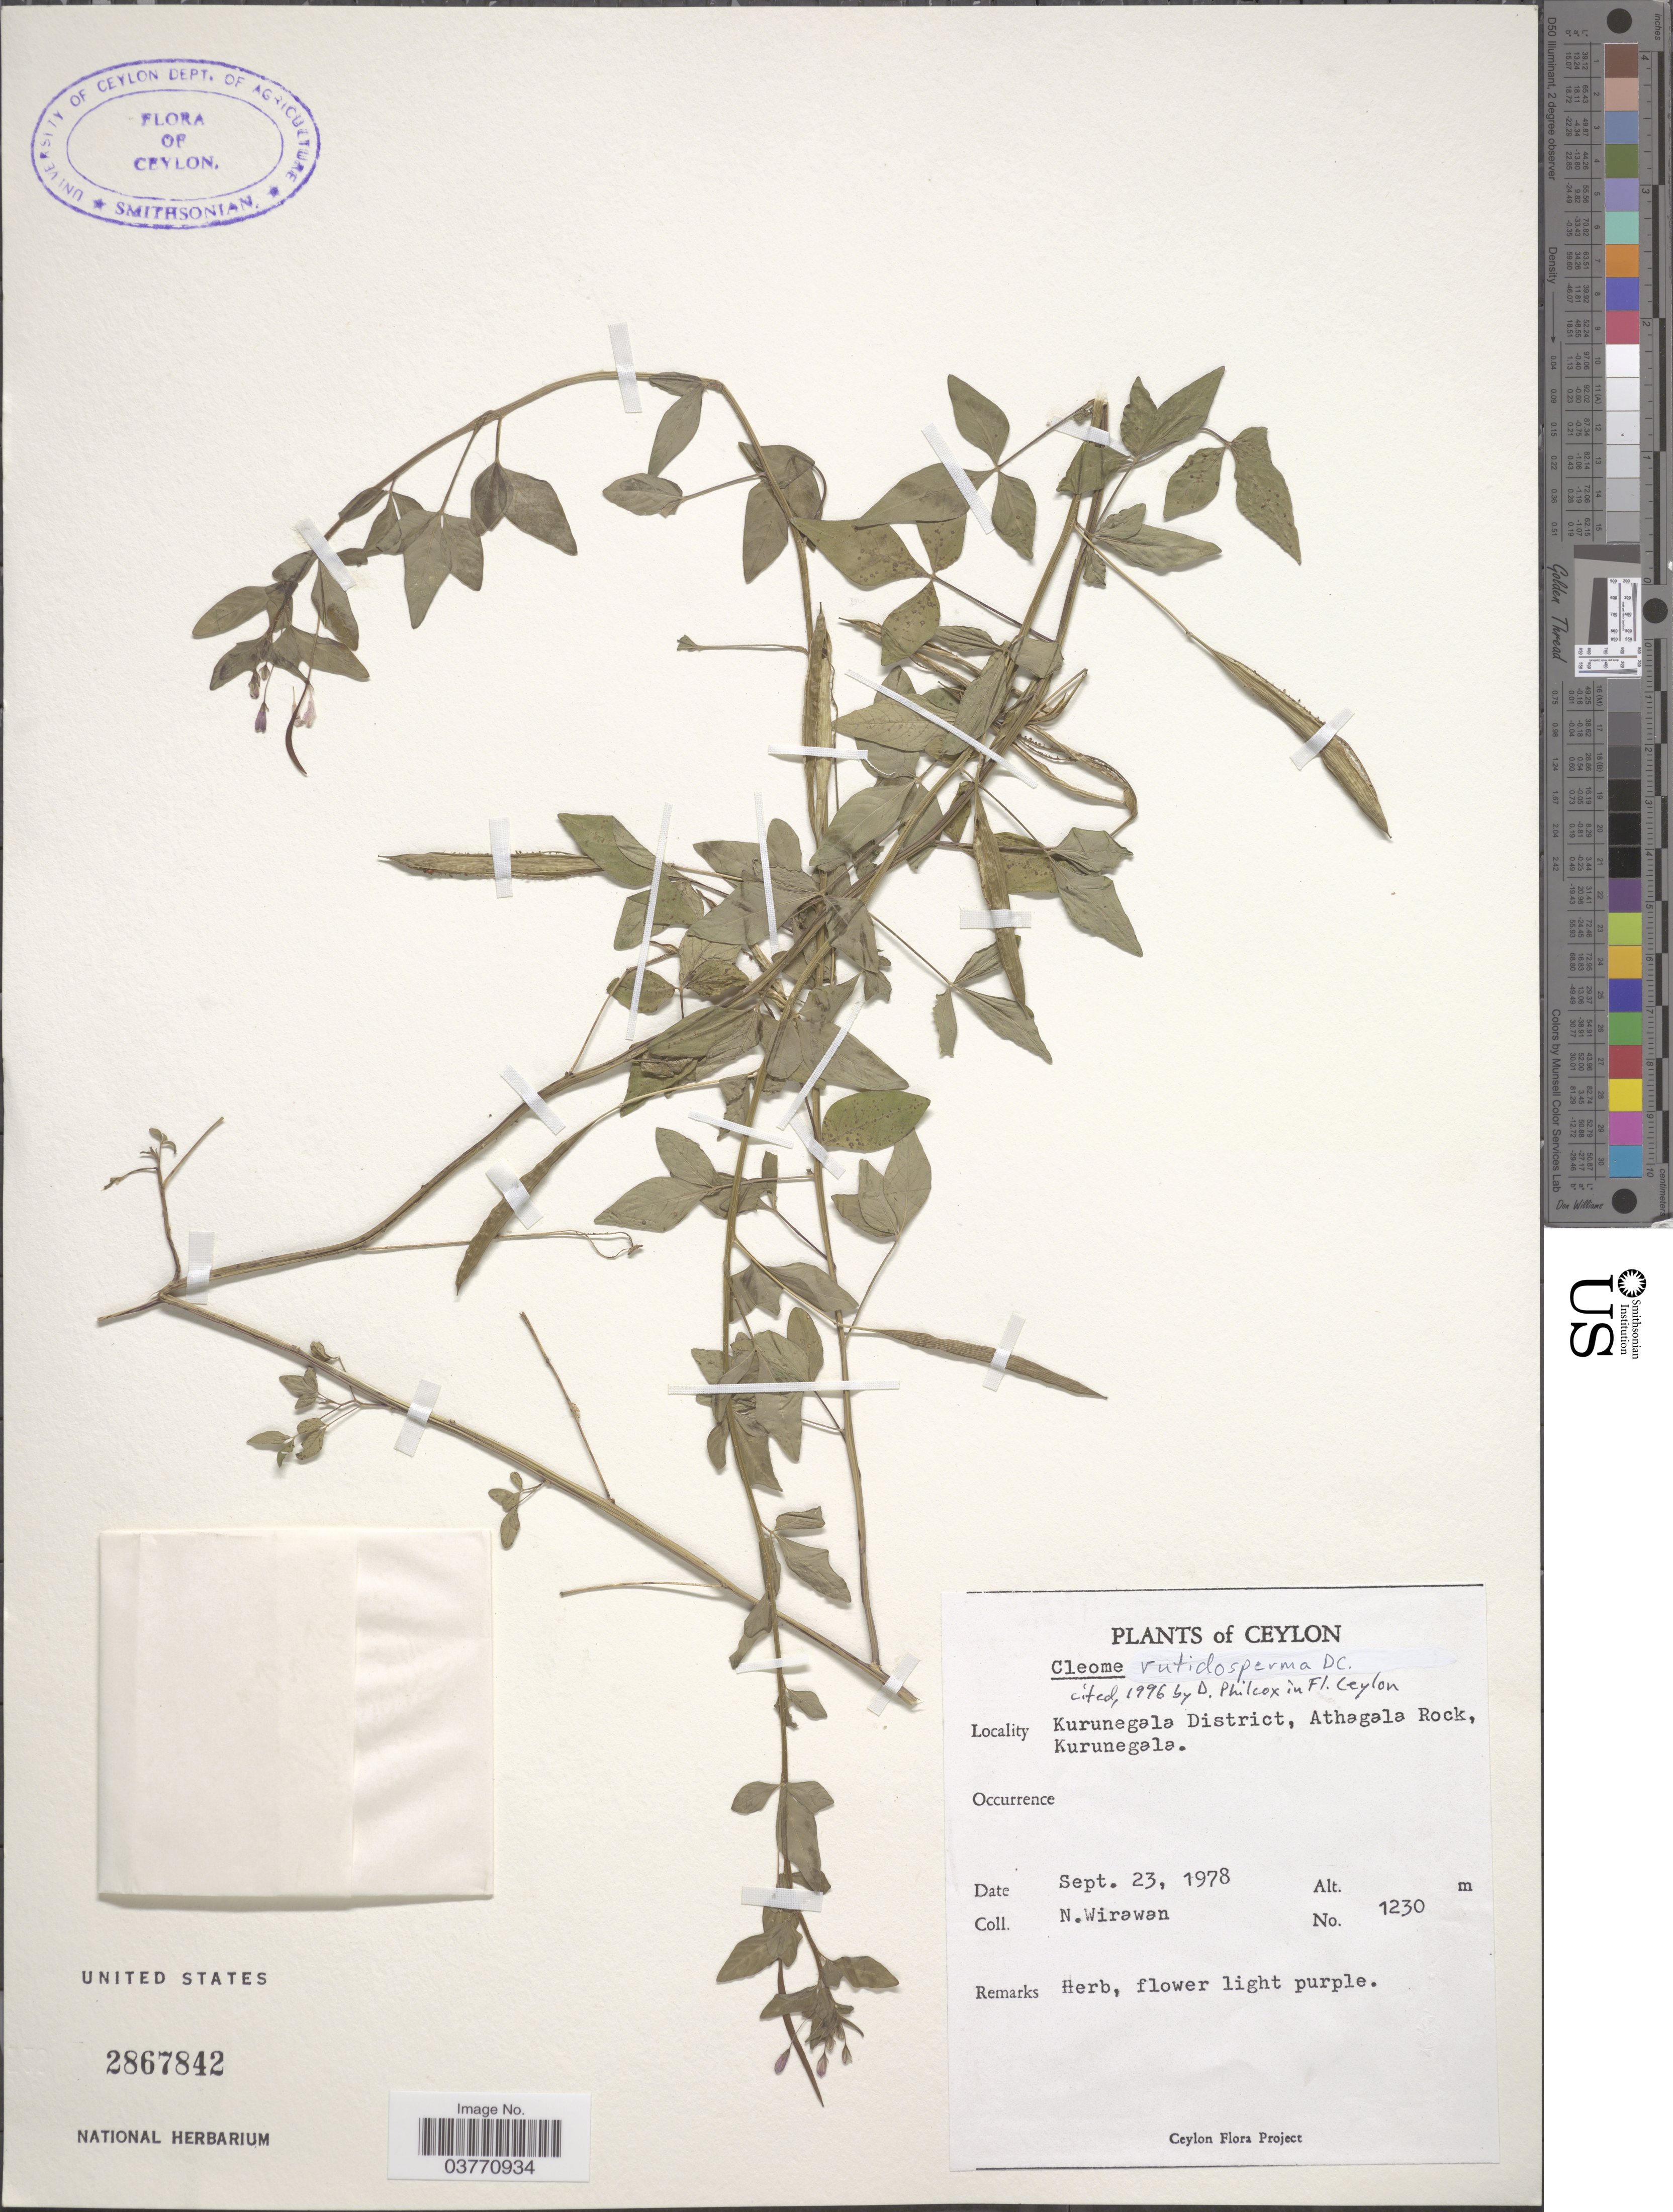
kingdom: Plantae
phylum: Tracheophyta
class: Magnoliopsida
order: Brassicales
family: Cleomaceae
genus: Sieruela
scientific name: Sieruela rutidosperma var. rutidosperma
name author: (DC.) Roalson & J.C. Hall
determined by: Strong, Mark T., (BOT), Smithsonian Institution - National Museum of Natural History (UNITED STATES)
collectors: N. Wirawan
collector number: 1230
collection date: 1978-09-23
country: Sri Lanka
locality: Ceylon. Kurunegala District. Athagala Rock, Kurunegala.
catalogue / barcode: US 2867842